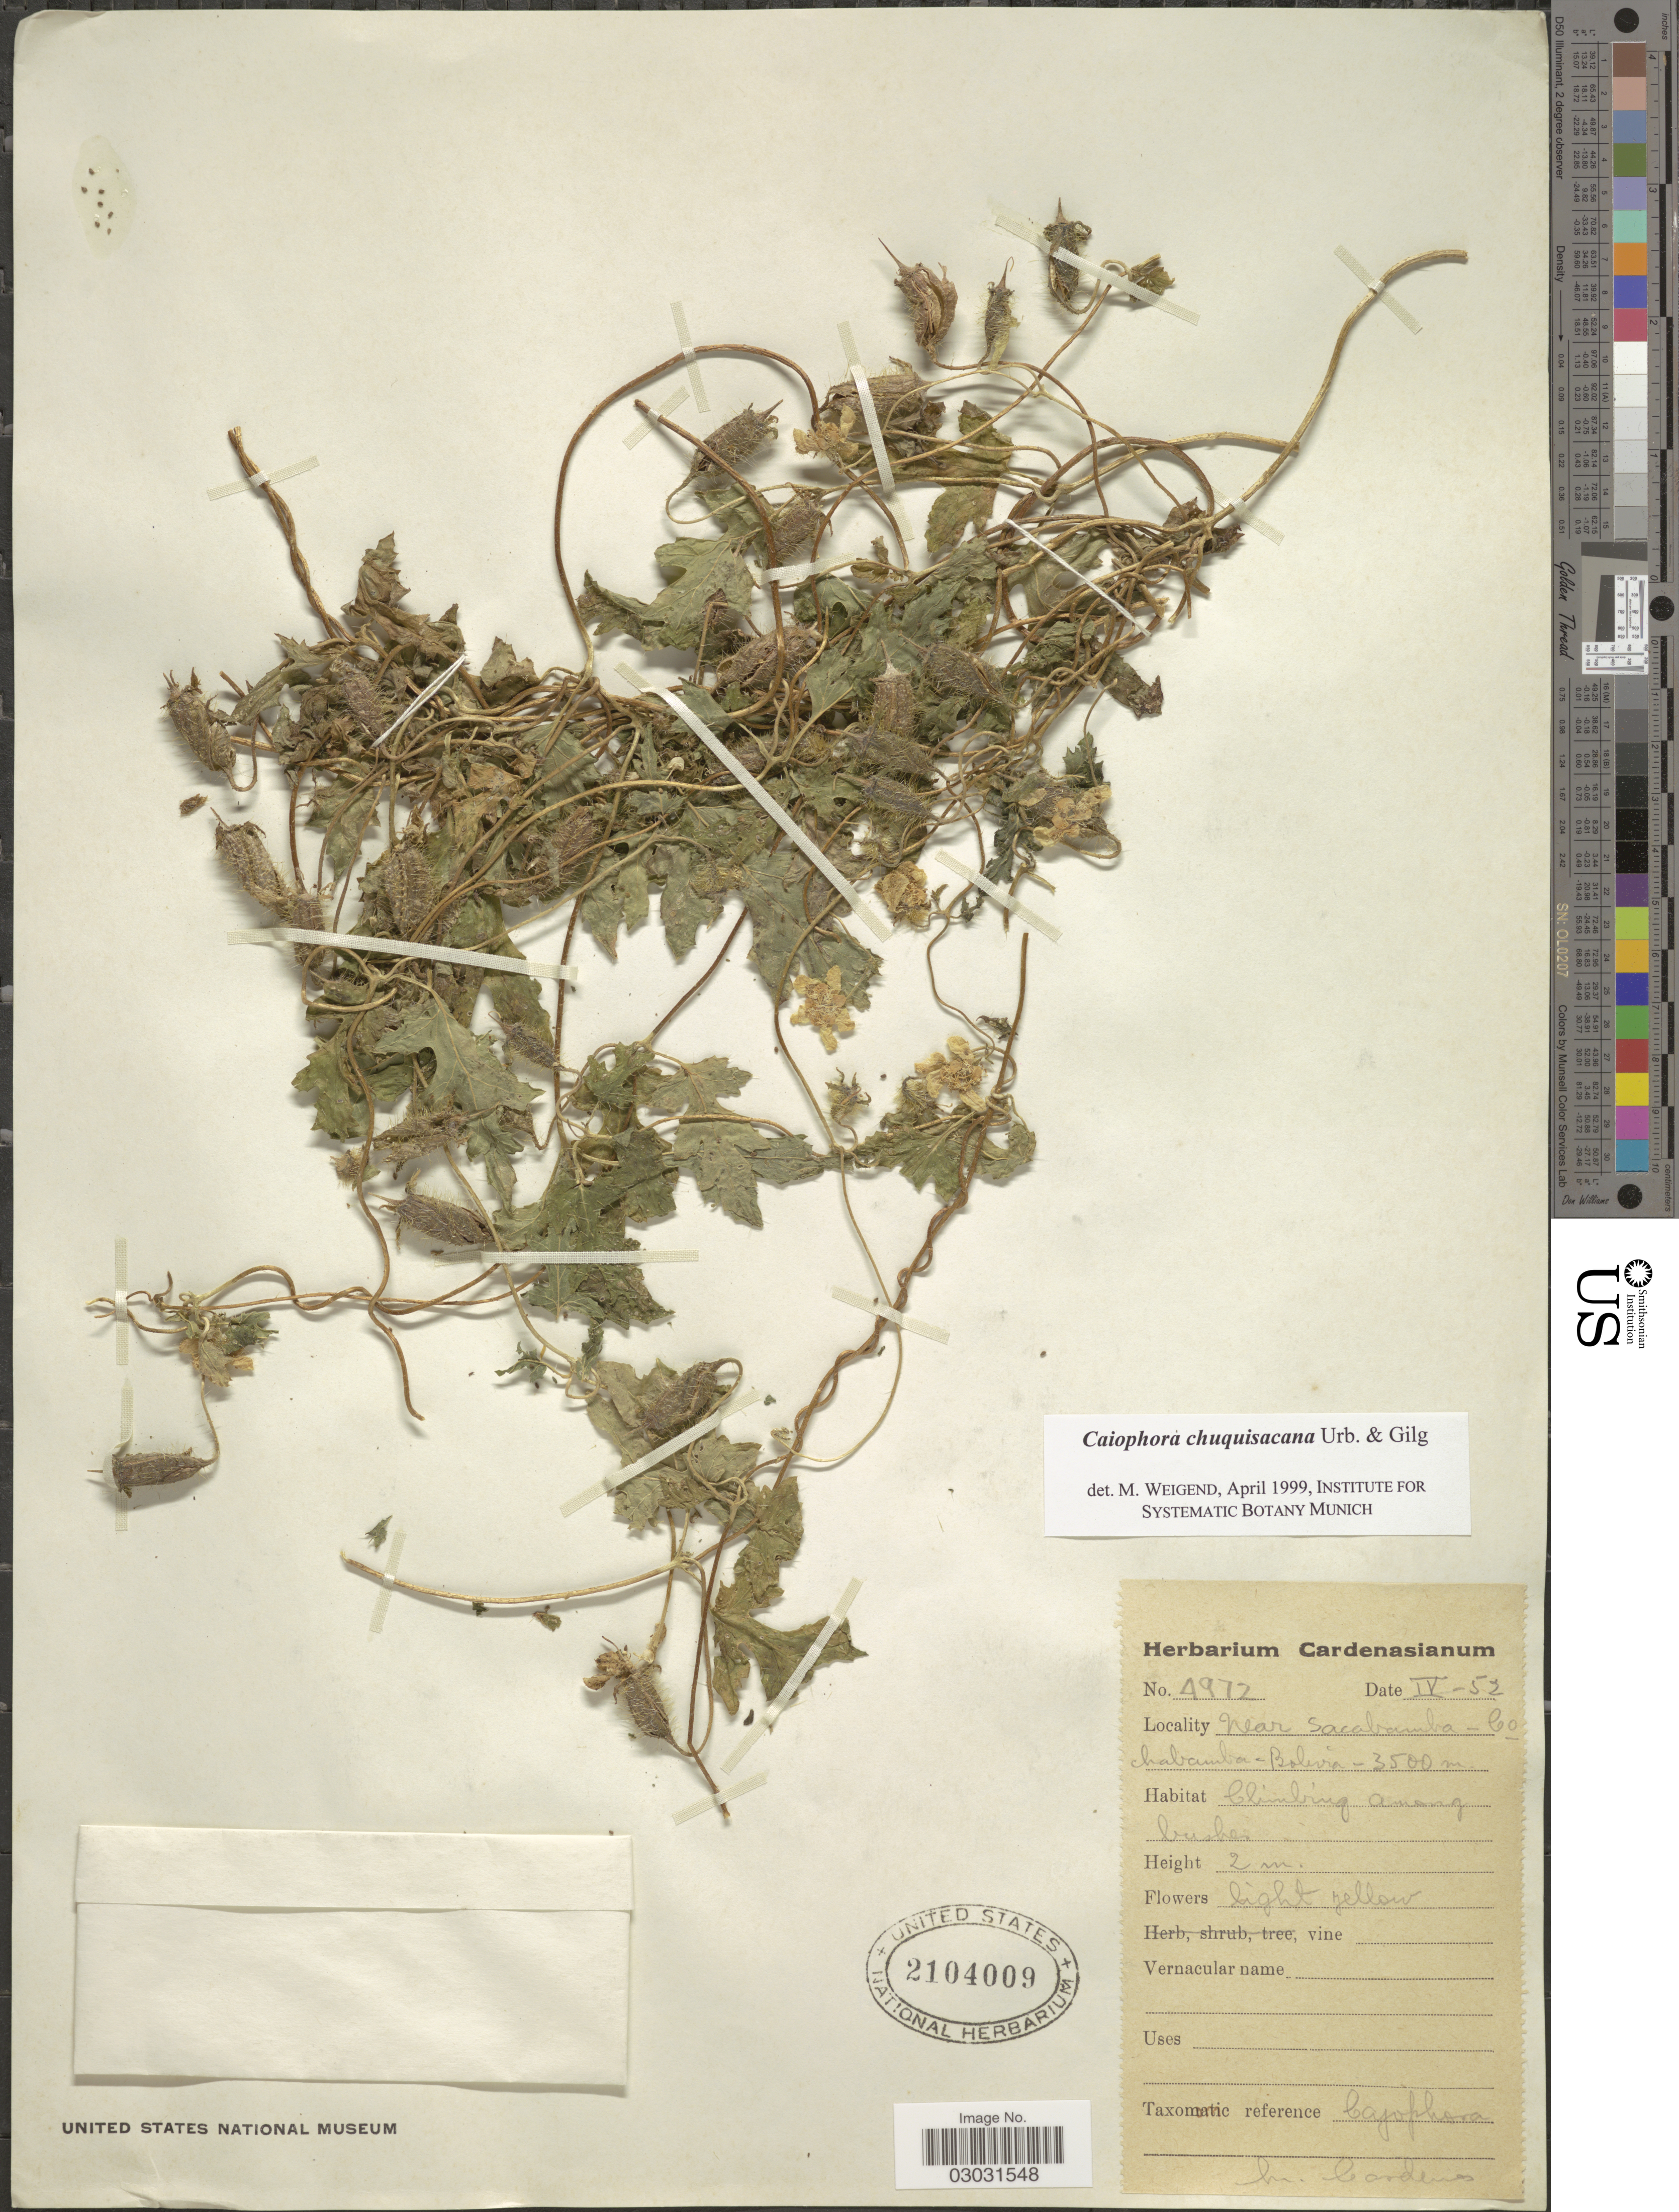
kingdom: Plantae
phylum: Tracheophyta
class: Magnoliopsida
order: Cornales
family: Loasaceae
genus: Caiophora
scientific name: Caiophora chuquisacana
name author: Urb. & Gilg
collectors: M. Cárdenas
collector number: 4972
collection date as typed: Transcribed d/m/y: /4/52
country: Bolivia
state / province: Cochabamba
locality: Near Sacabamba.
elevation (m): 3500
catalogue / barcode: US 2104009